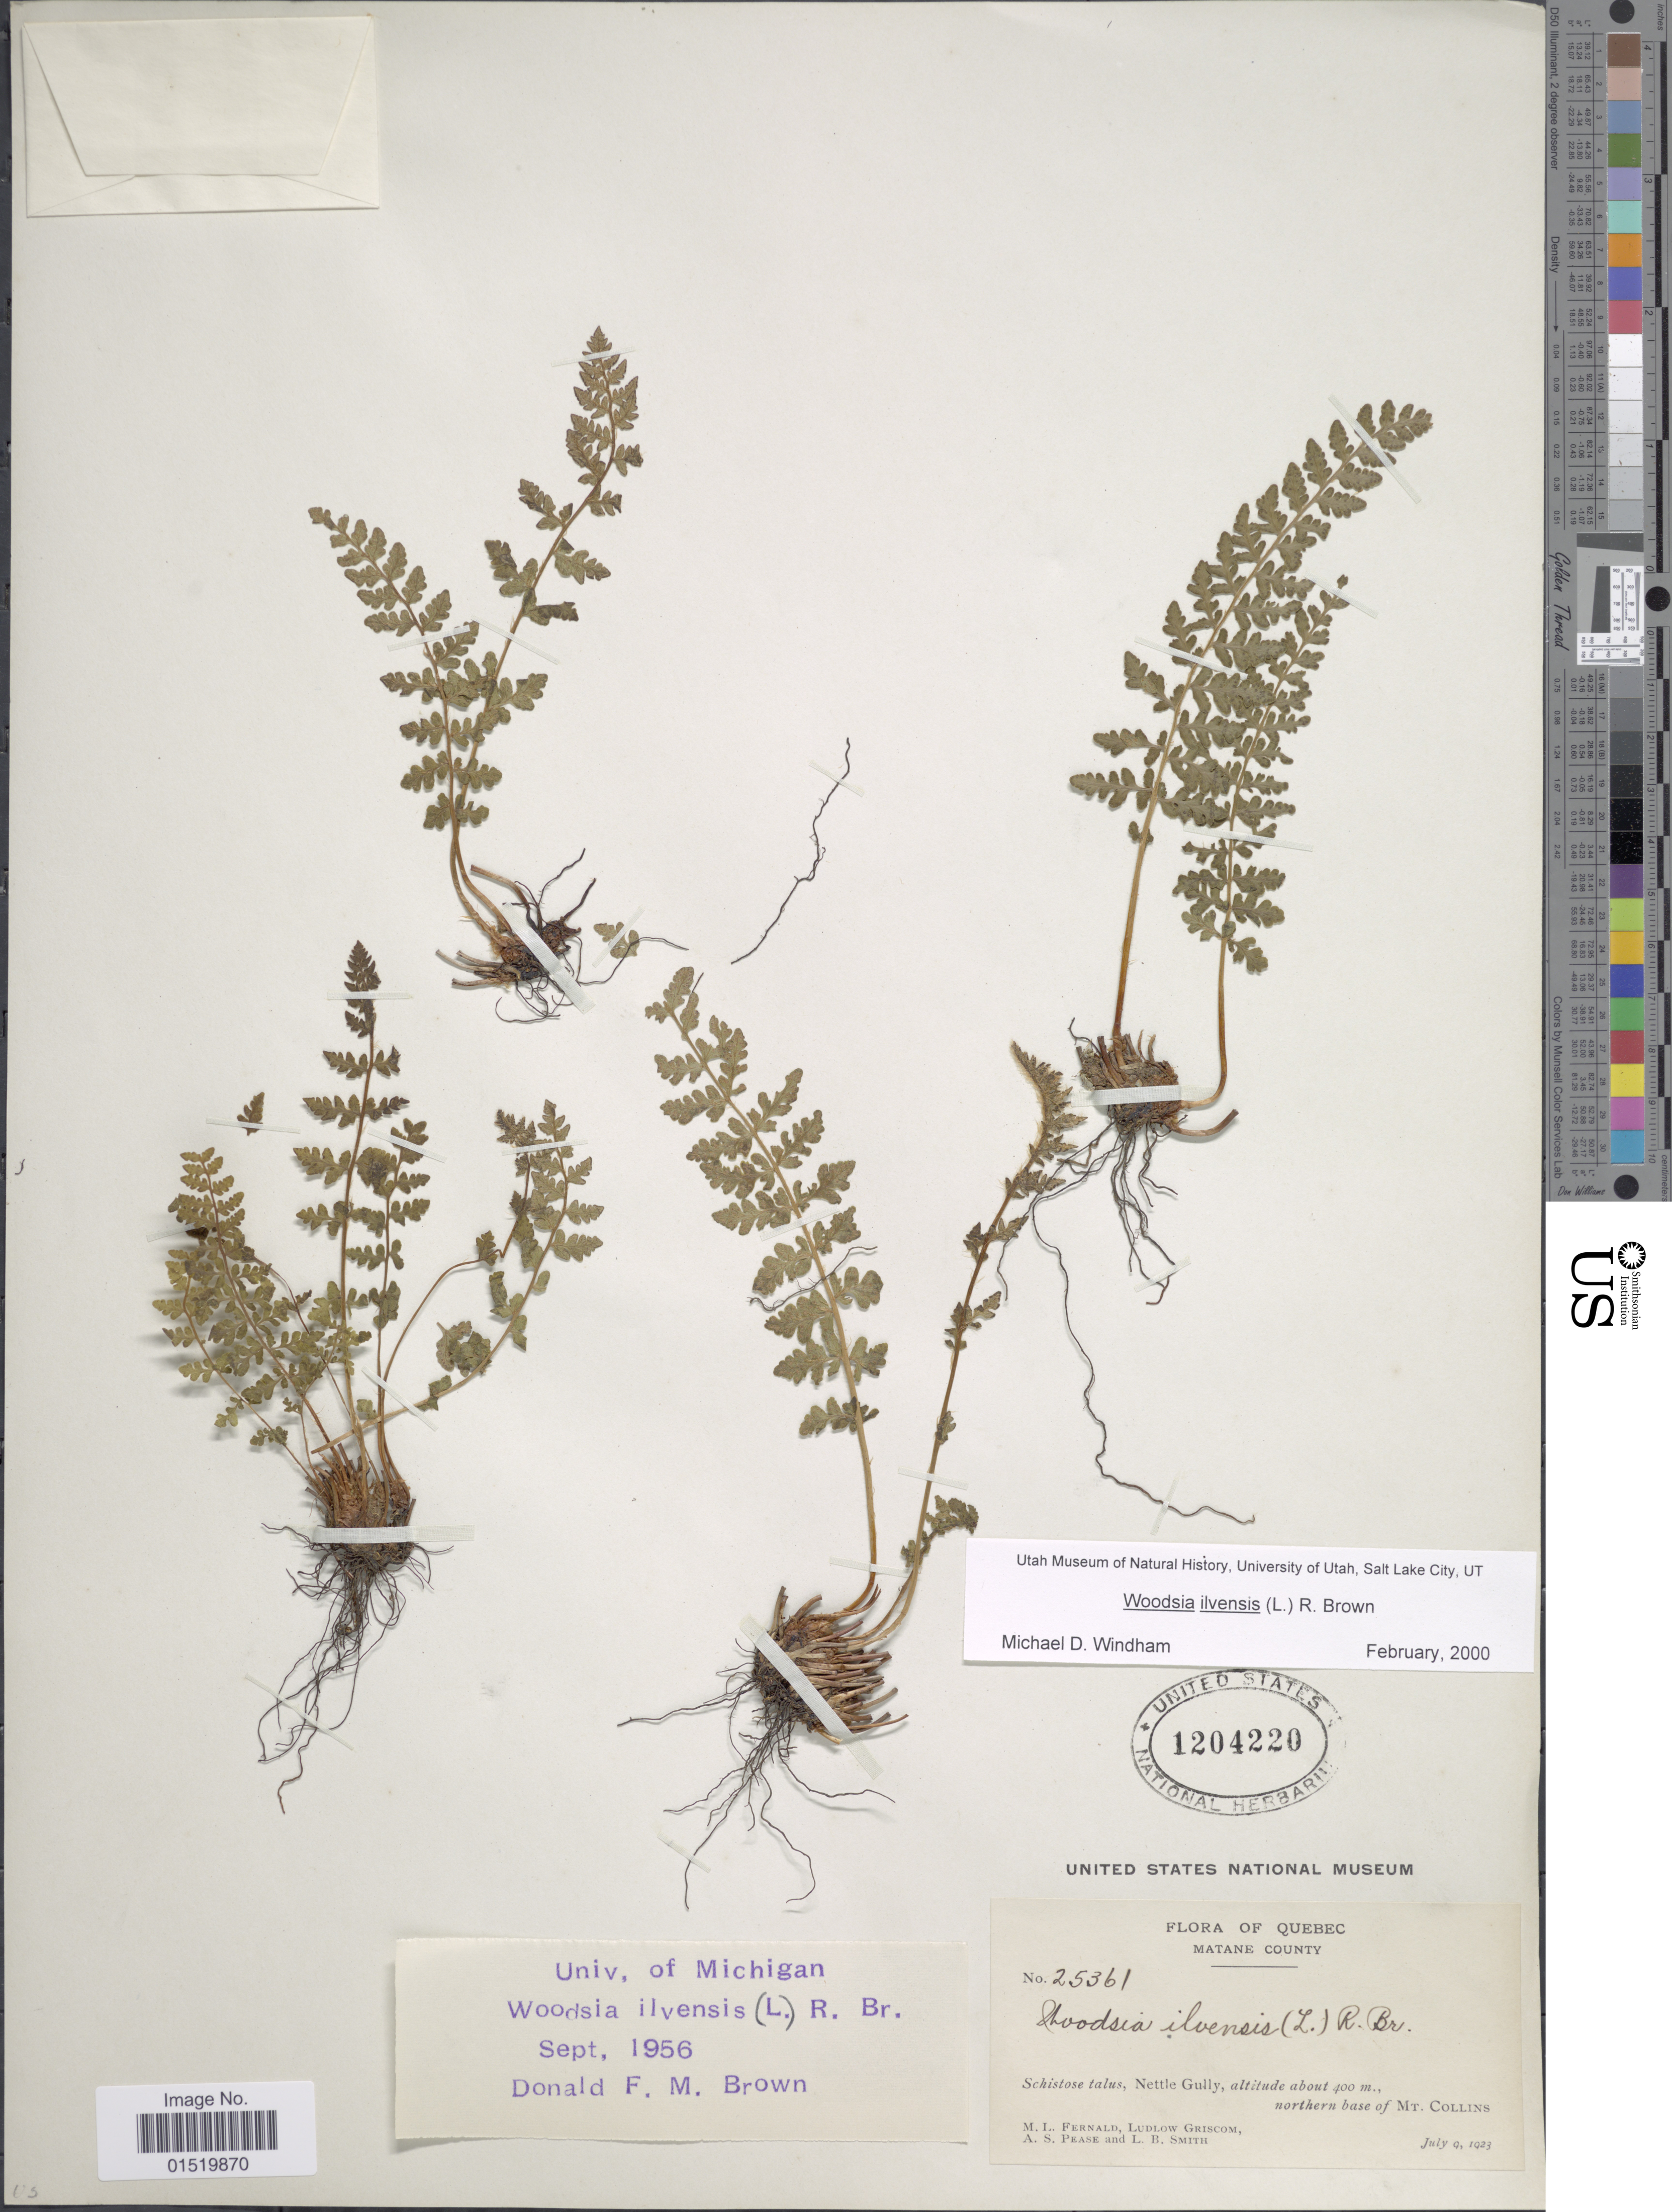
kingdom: Plantae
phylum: Tracheophyta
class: Polypodiopsida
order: Polypodiales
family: Woodsiaceae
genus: Woodsia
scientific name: Woodsia ilvensis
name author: (L.) R. Br.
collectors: M. L. Fernald, L. Griscom, A. S. Pease & L. Smith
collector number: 25361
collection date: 1923-07-09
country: Canada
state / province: Quebec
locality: Matane County, Schistose talus, Nettle Gully, northern base of Mt Collins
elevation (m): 400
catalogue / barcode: US 1204220